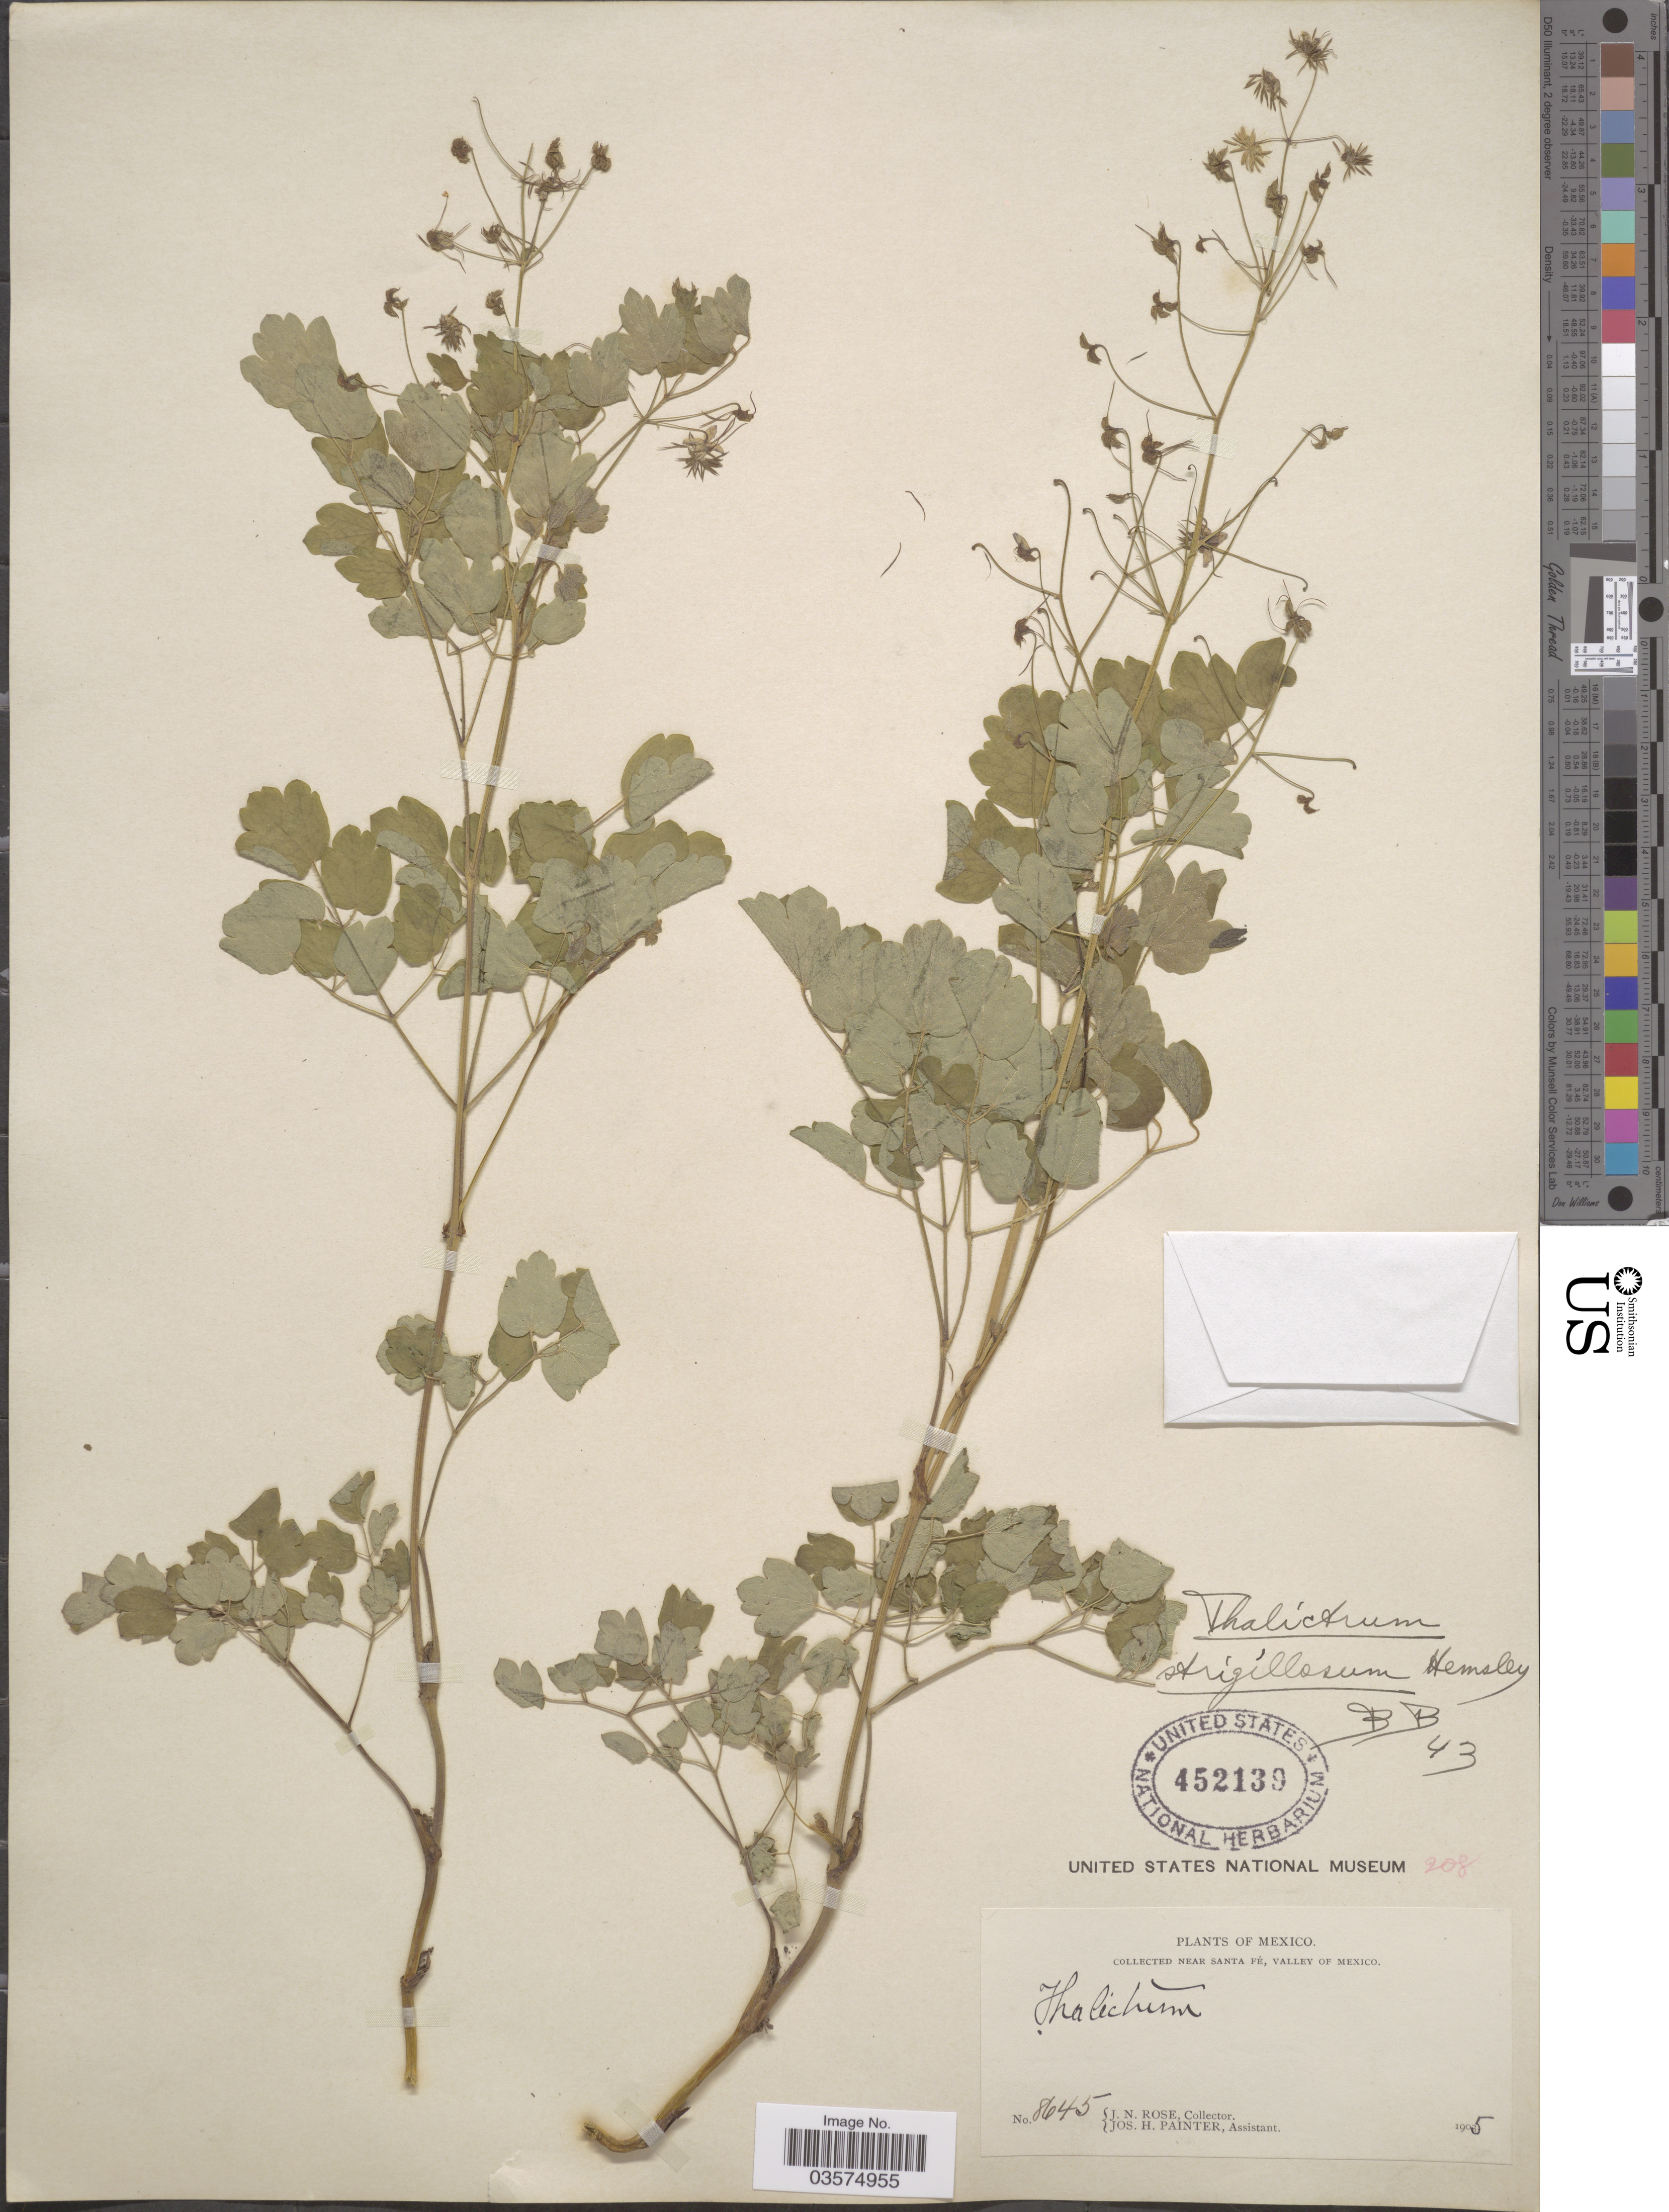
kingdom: Plantae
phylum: Tracheophyta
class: Magnoliopsida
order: Ranunculales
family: Ranunculaceae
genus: Thalictrum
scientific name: Thalictrum strigillosum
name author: Hemsl.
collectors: J. N. Rose & J. H. Painter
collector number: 8645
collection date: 1905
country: Mexico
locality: Near Santa Fé, Valley of Mexico.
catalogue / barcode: US 452139